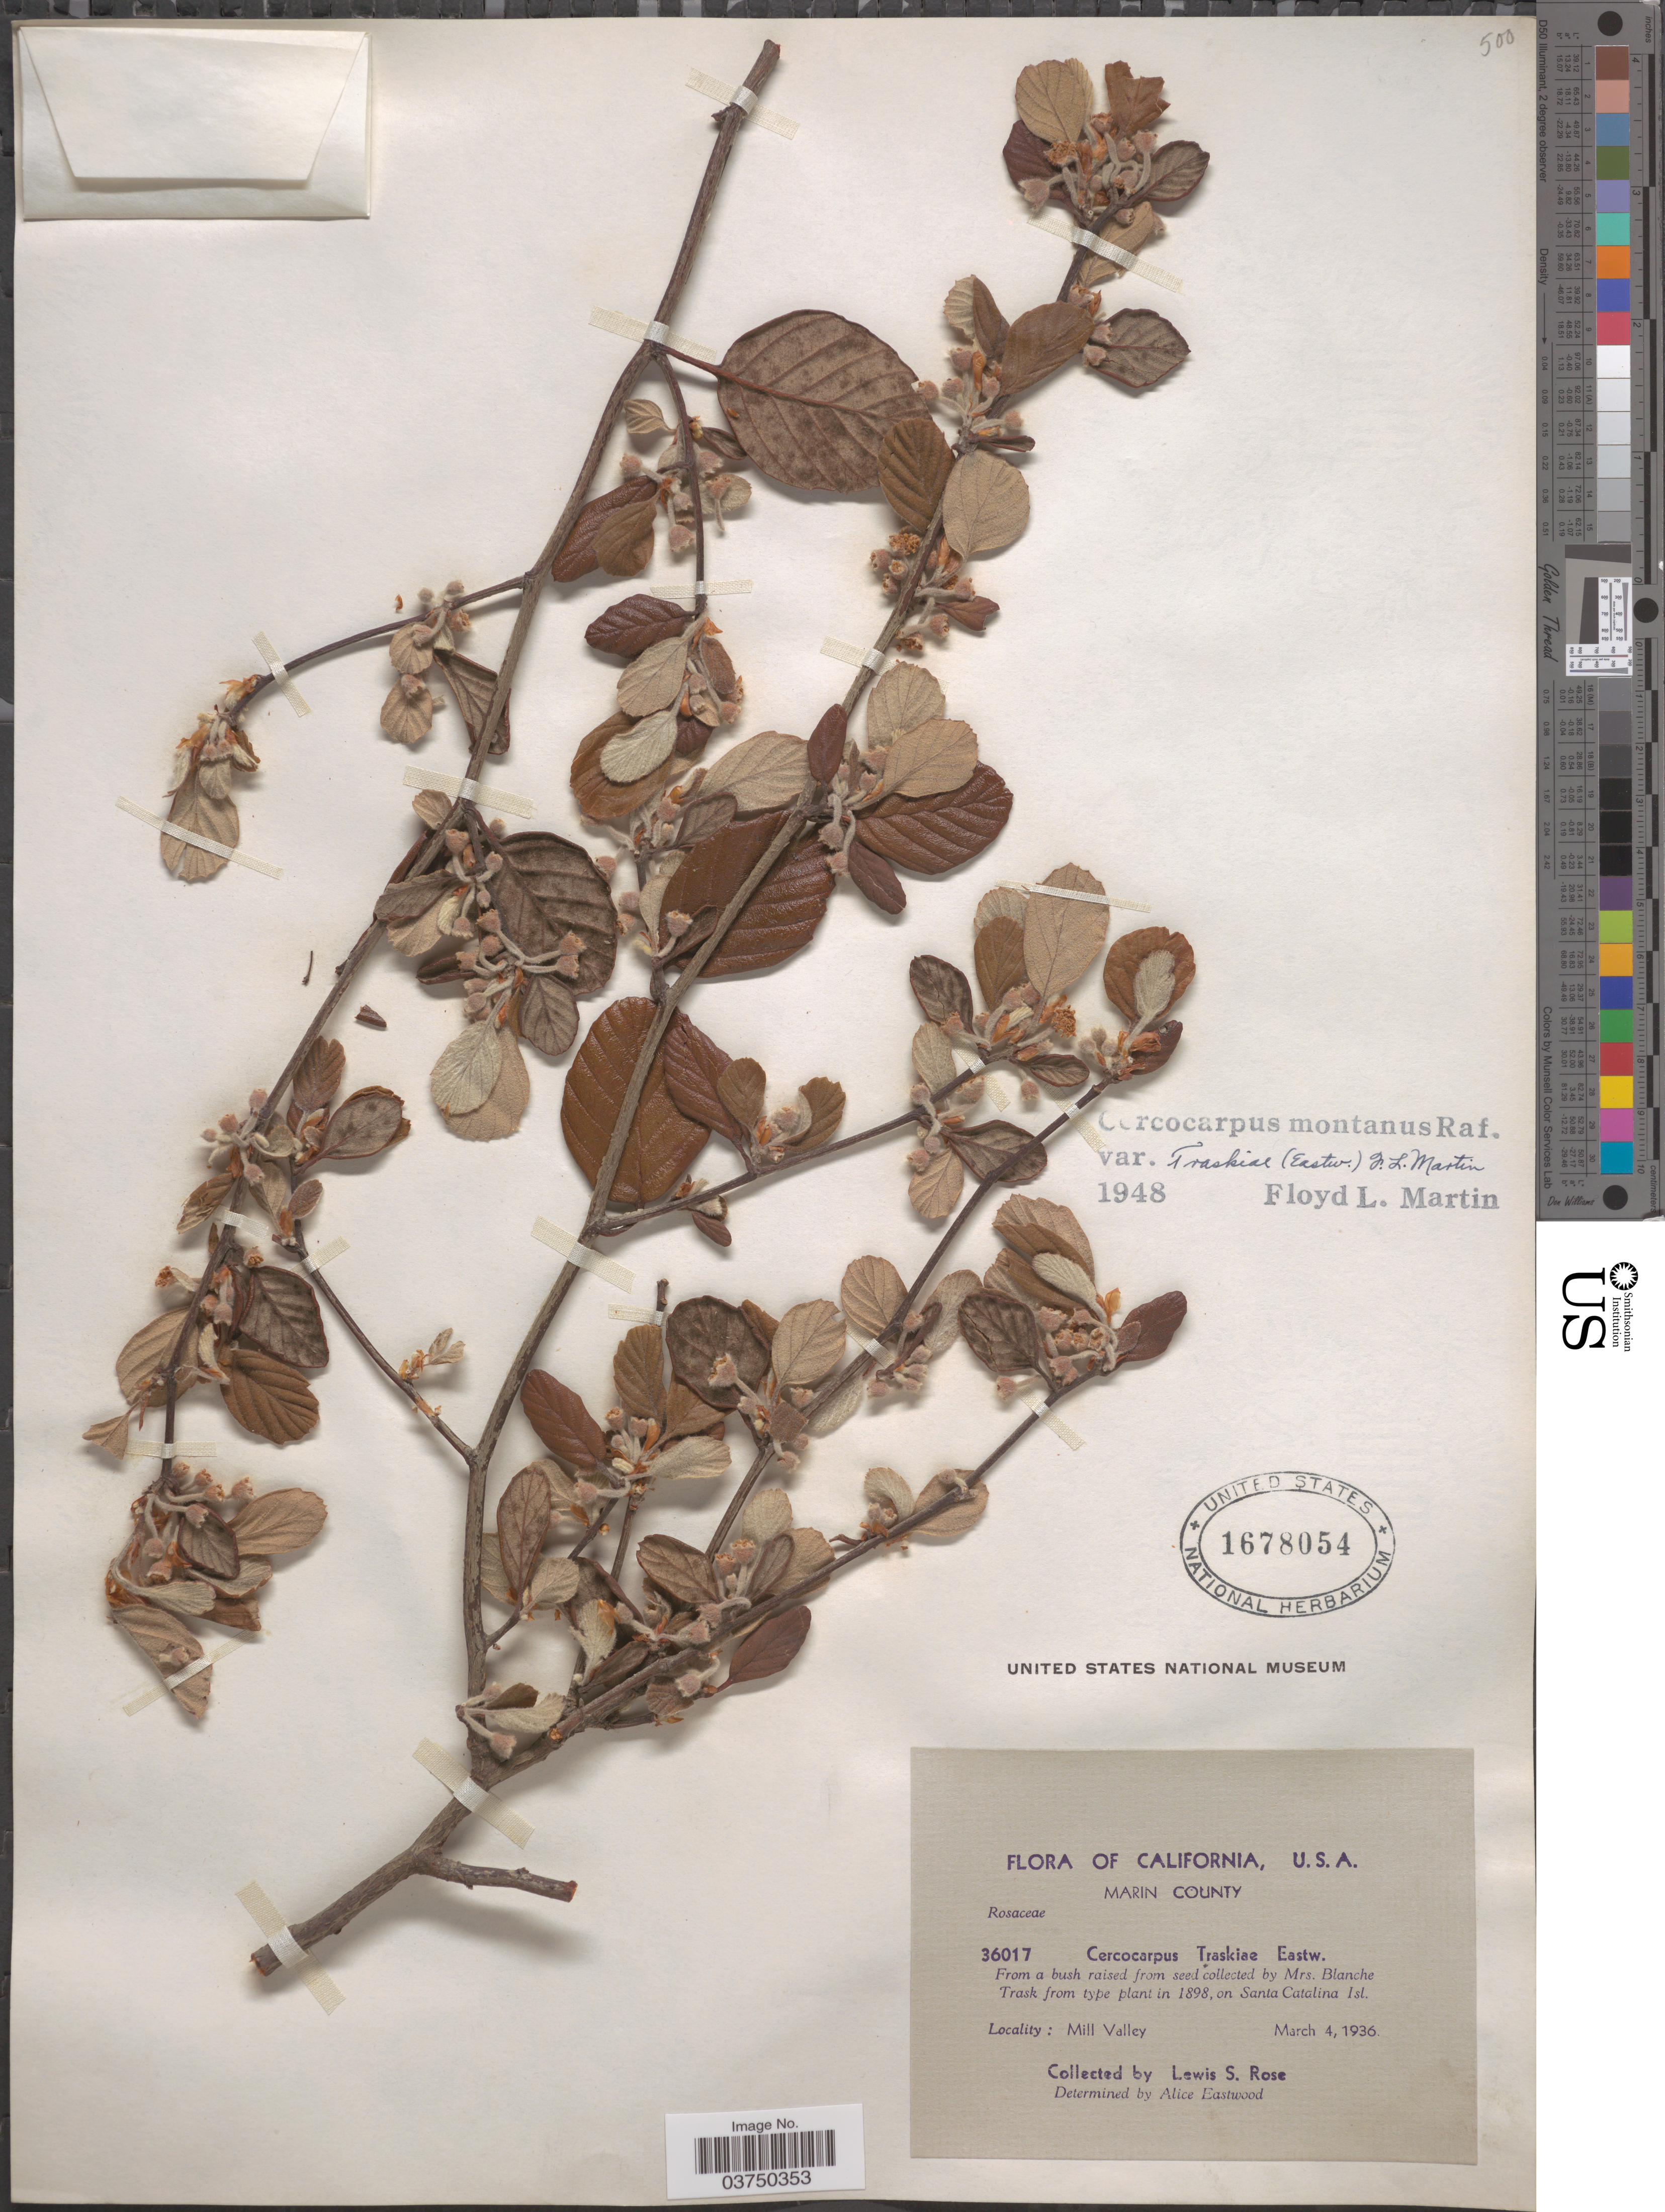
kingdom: Plantae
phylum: Tracheophyta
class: Magnoliopsida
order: Rosales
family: Rosaceae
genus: Cercocarpus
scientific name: Cercocarpus montanus var. traskiae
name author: (Eastw.) F.L. Martin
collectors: L. S. Rose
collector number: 36017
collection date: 1936-03-04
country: United States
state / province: California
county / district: Marin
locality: Marin County. Mill Valley.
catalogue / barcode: US 1678054